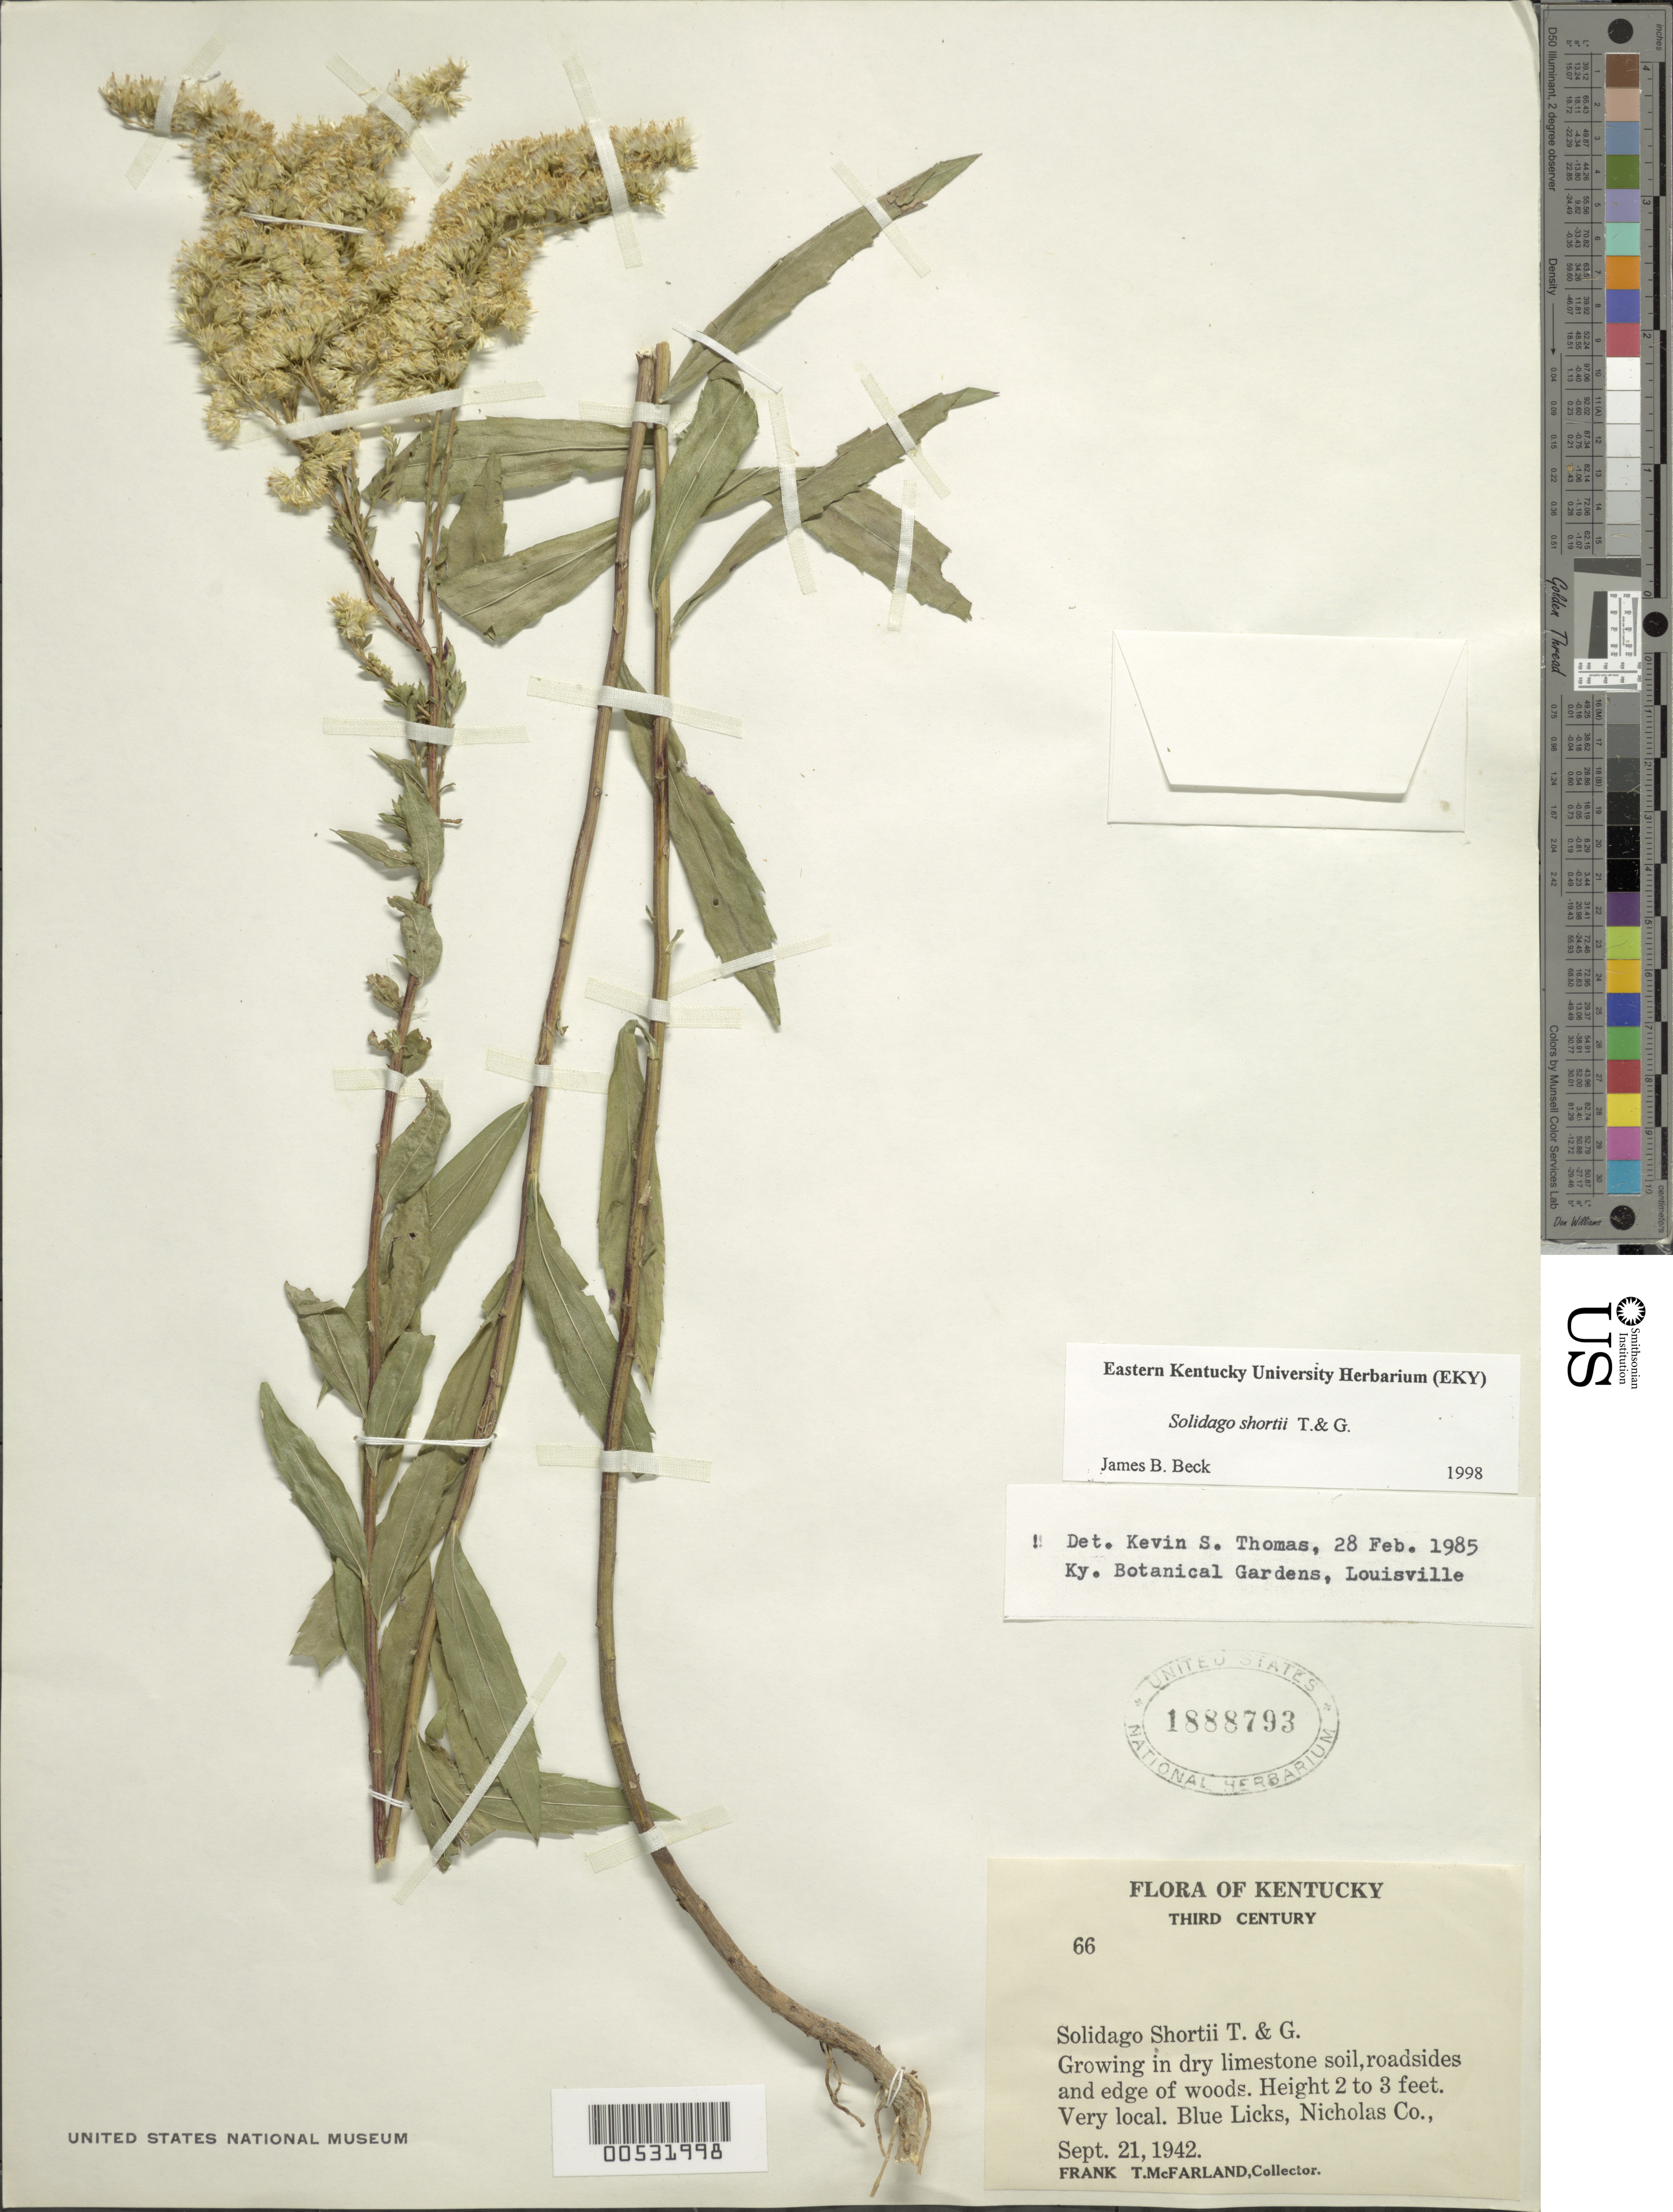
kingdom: Plantae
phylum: Tracheophyta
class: Magnoliopsida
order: Asterales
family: Asteraceae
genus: Solidago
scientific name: Solidago shortii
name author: Torr. & A. Gray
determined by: Thomas, K.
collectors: F. McFarland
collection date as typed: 21 Sep 1942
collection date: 1942-09-21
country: United States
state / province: Kentucky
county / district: Nicholas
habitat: Growing in dry limestone soil, roadsides and edge of woods.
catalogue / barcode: US 1888793